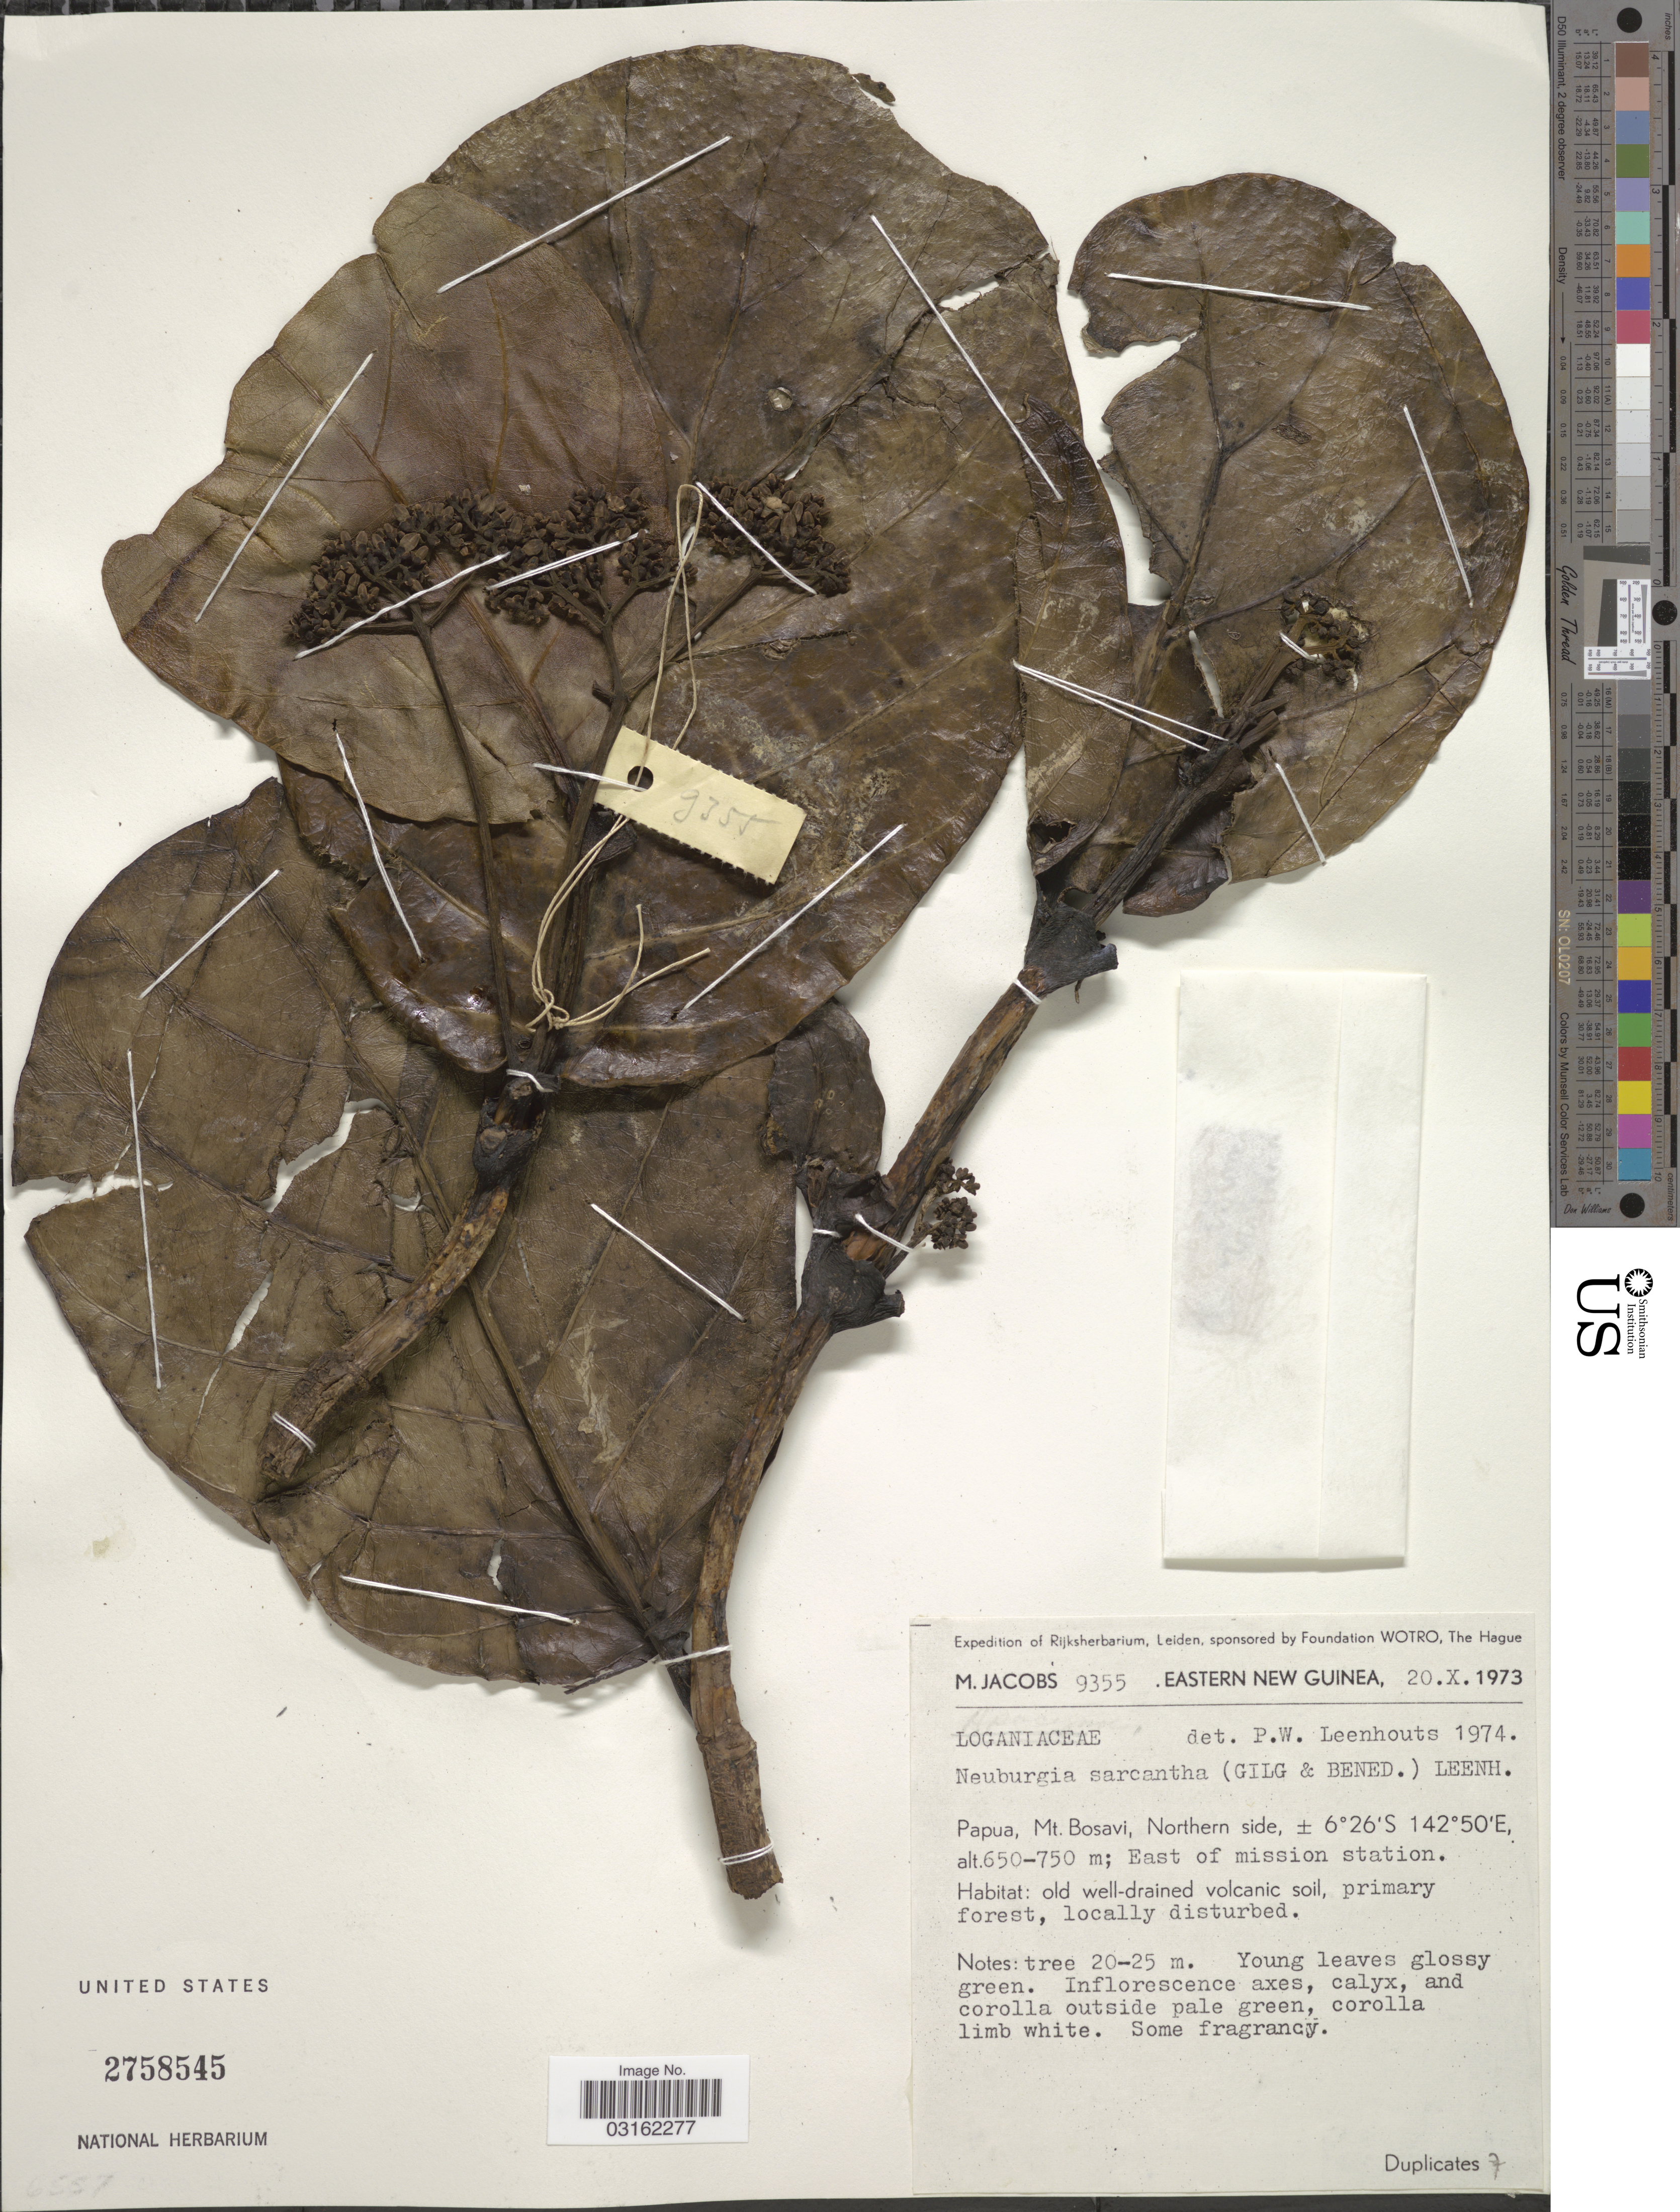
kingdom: Plantae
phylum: Tracheophyta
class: Magnoliopsida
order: Gentianales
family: Loganiaceae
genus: Neuburgia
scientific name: Neuburgia sarcantha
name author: (Gilg & Gilg-Ben.) Leenh.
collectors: M. Jacobs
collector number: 9355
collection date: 1973-10-20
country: Papua New Guinea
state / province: Northern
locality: Eastern New Guinea, Papua, Mt. Bosavi, Northern side. East of mission station.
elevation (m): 650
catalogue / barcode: US 2758545